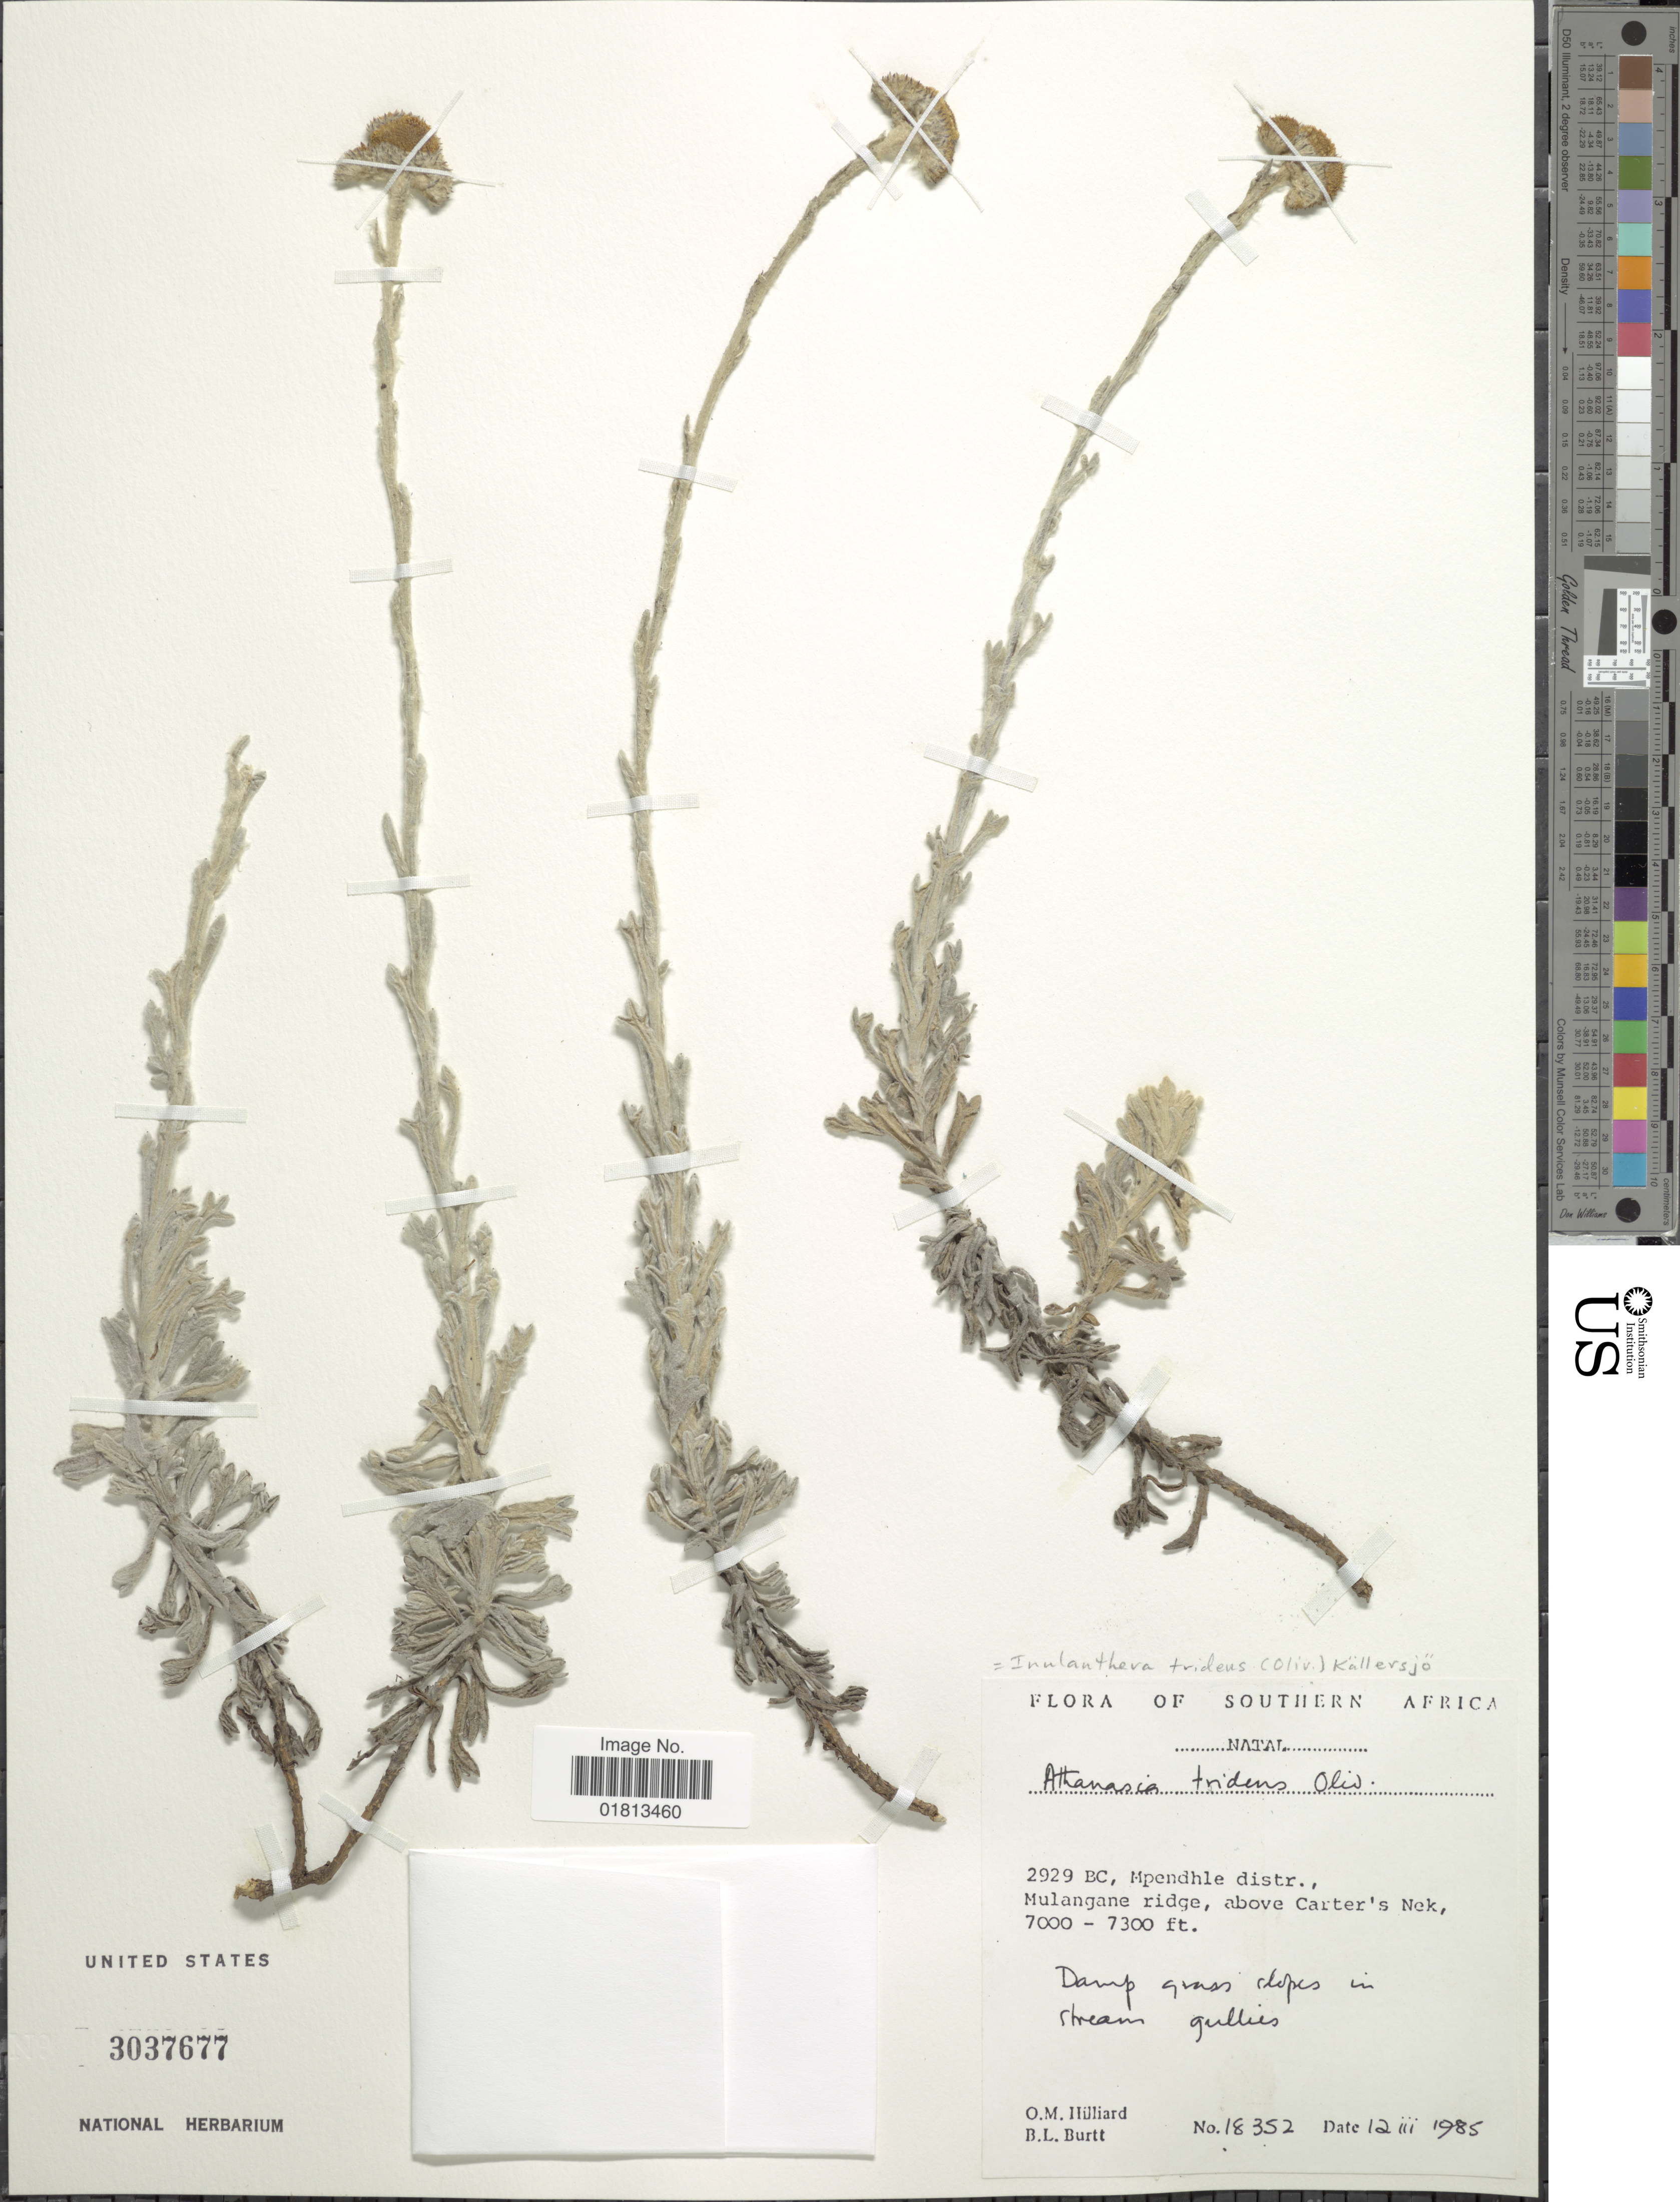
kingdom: Plantae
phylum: Tracheophyta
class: Magnoliopsida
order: Asterales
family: Asteraceae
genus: Inulanthera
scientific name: Inulanthera tridens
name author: (Oliv.) Källersjö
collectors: O. M. Hilliard & B. L. Burtt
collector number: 18352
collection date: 1985-03-12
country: South Africa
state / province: KwaZulu-Natal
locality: Southern Africa, 2929 BC, Mpendhle distr., Mulangane ridge, above Carter's Nek, Natal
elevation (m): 2134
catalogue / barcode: US 3037677